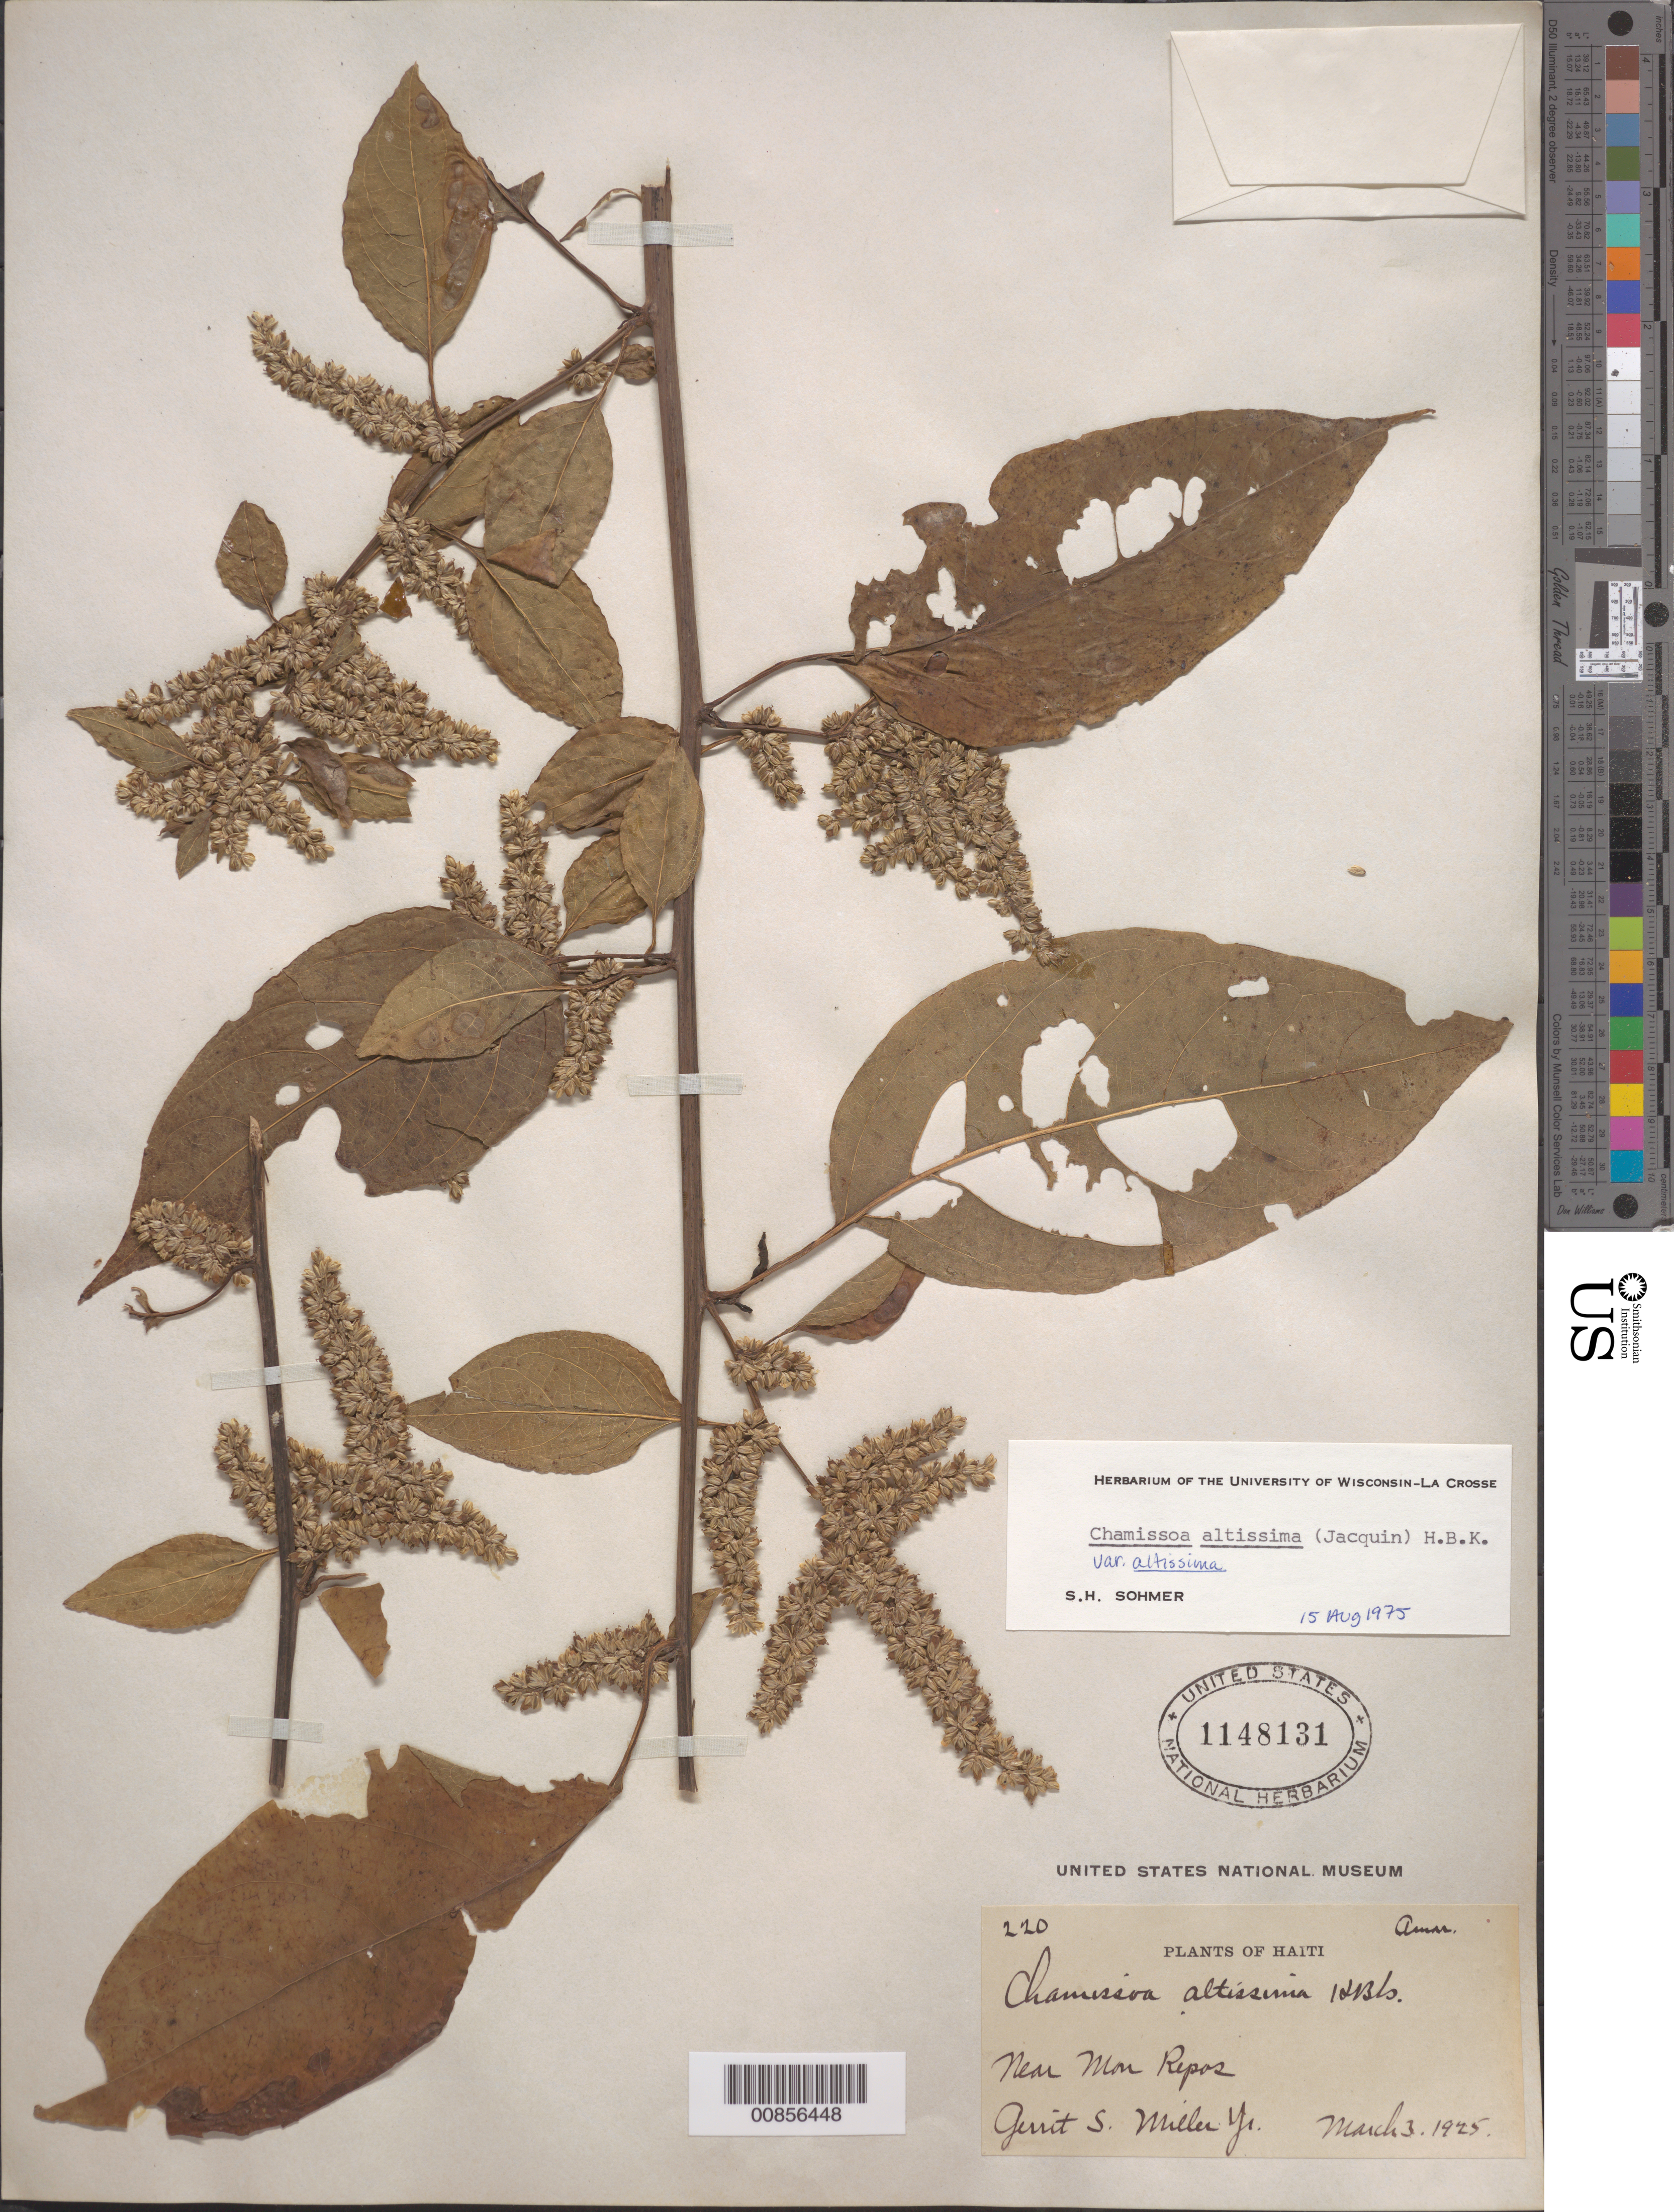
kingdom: Plantae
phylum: Tracheophyta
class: Magnoliopsida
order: Caryophyllales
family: Amaranthaceae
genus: Chamissoa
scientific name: Chamissoa altissima var. altissima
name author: (Jacq.) Kunth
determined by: Sohmer, S. H.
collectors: G. S. Miller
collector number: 220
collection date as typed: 03 Mar 1925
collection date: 1925-03-03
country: Haiti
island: Hispaniola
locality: Near Mon Repos.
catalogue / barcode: US 1148131